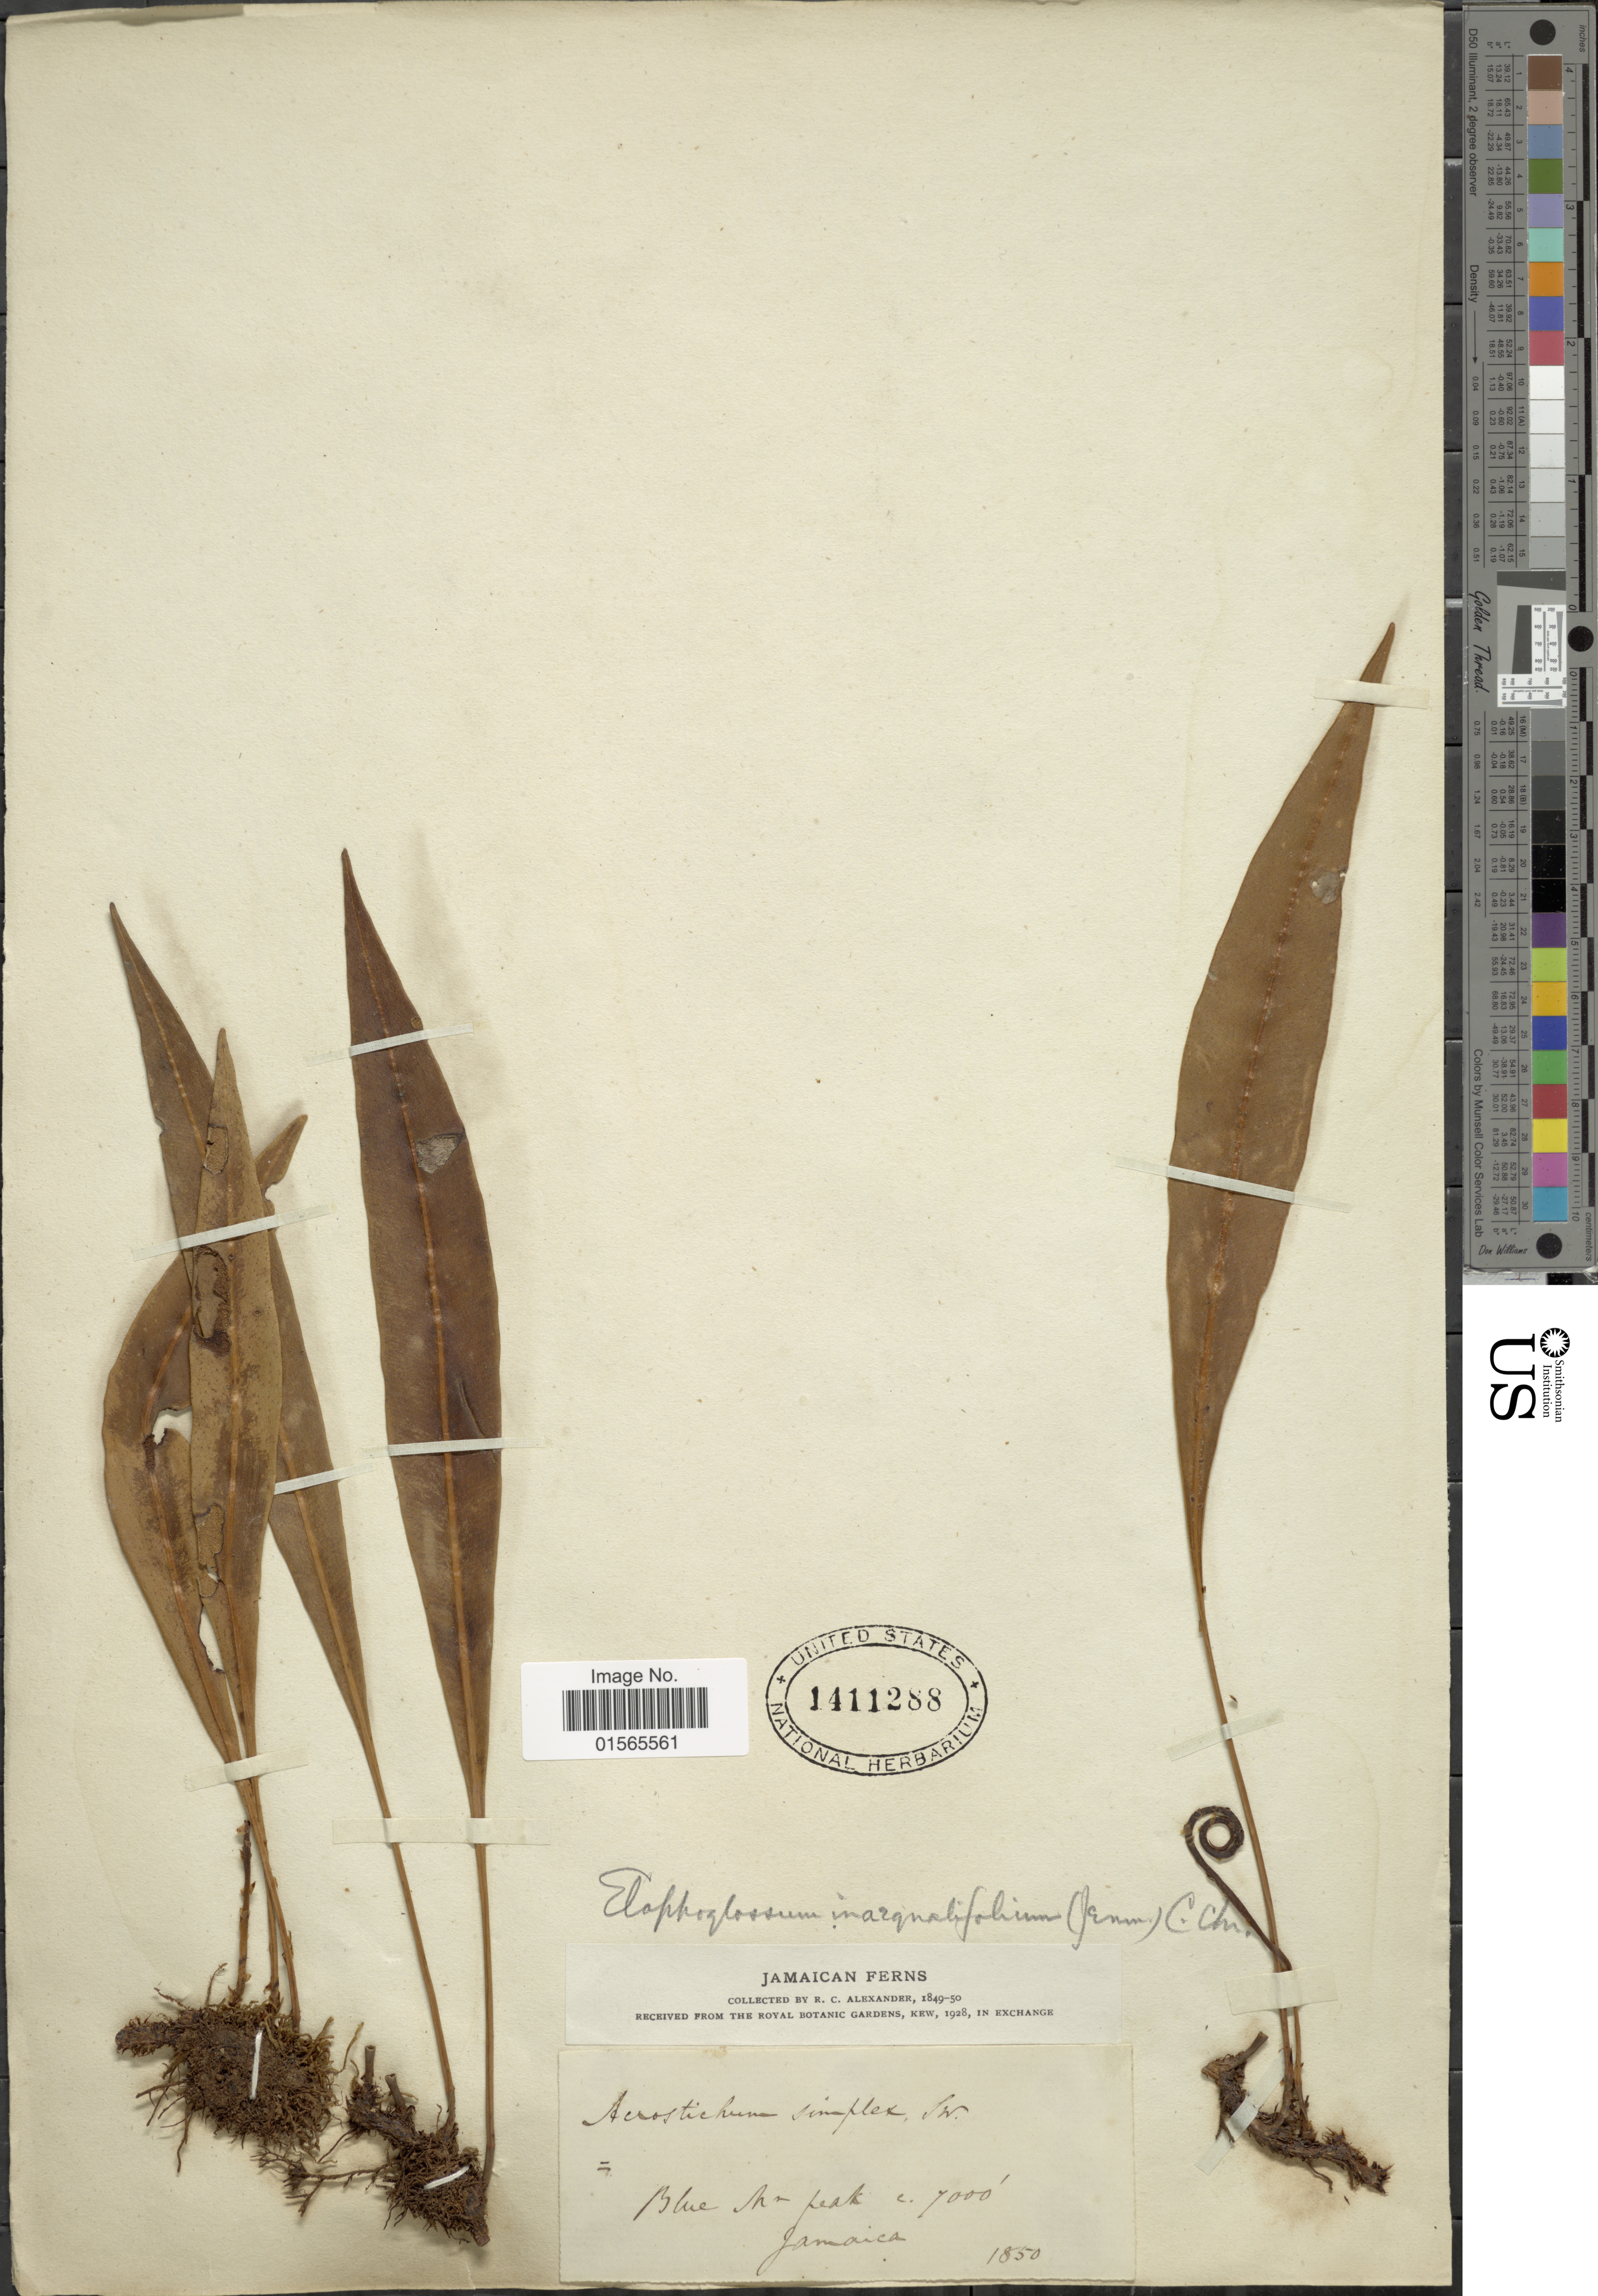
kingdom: Plantae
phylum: Tracheophyta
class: Polypodiopsida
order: Polypodiales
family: Dryopteridaceae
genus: Elaphoglossum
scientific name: Elaphoglossum inaequalifolium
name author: (Jenman) C. Chr.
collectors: R. C. Alexander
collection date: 1849/1850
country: Jamaica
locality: Blue Mt Peak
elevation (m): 2134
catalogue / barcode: US 1411288